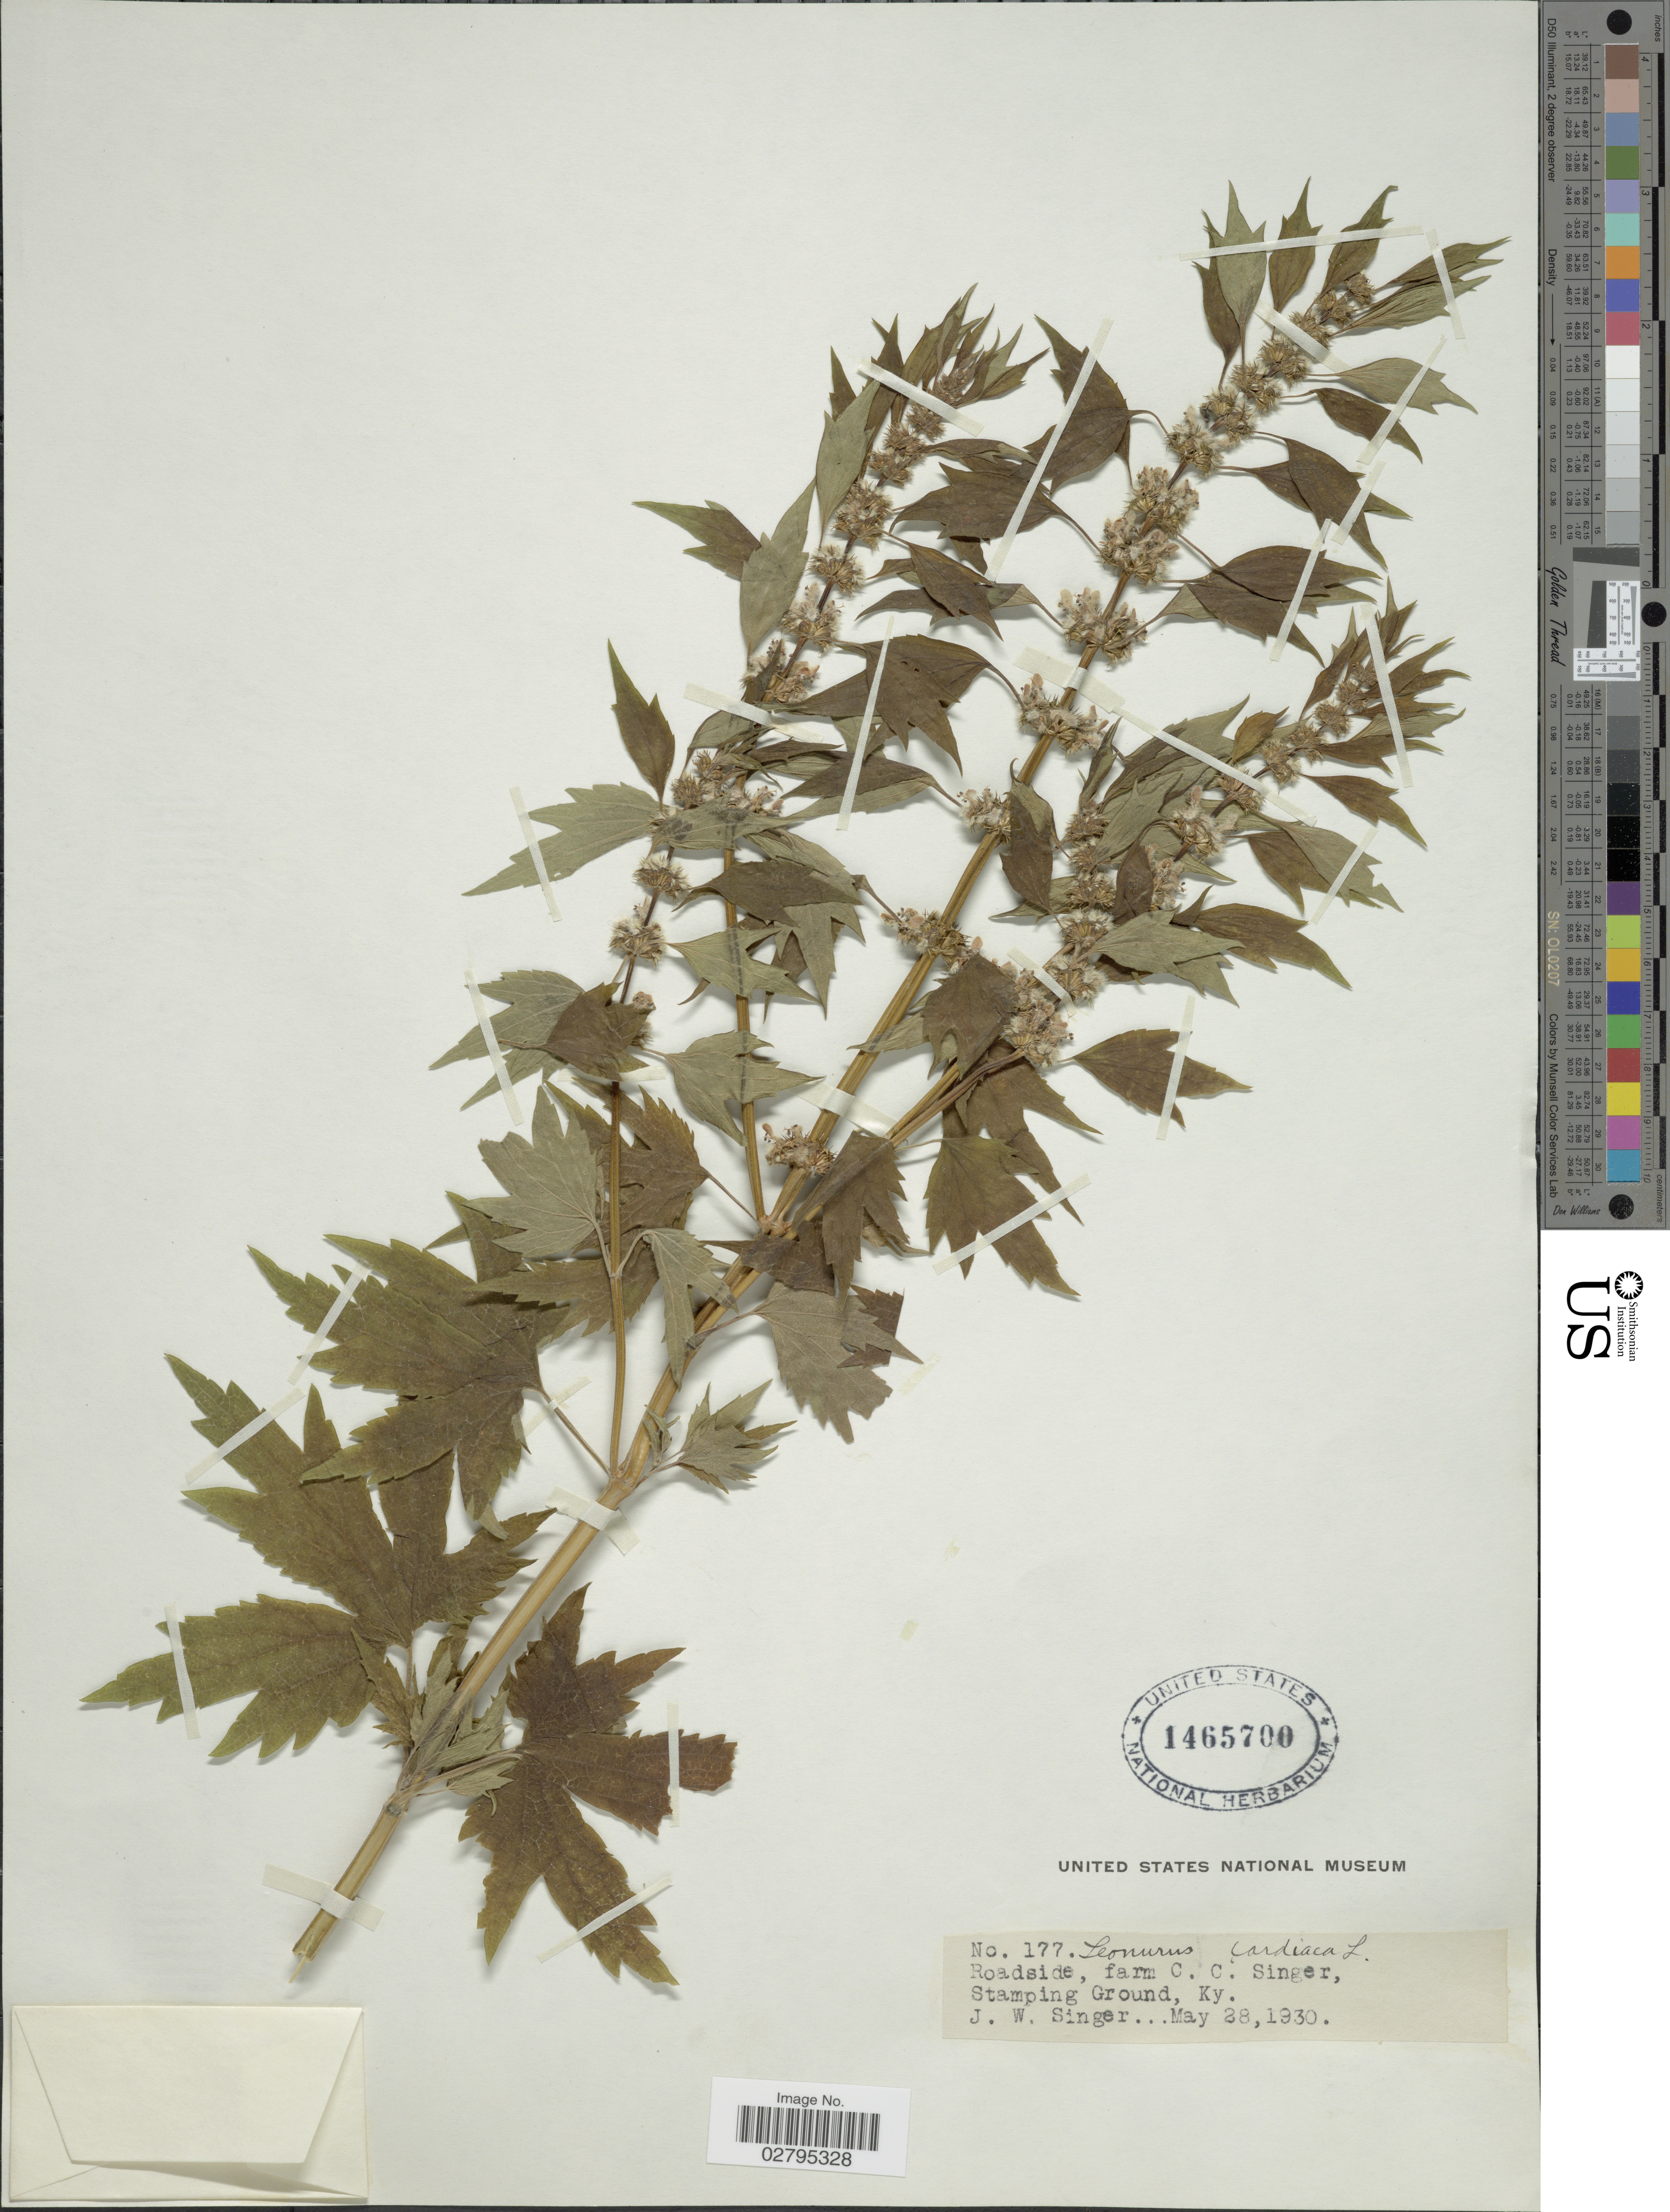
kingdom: Plantae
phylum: Tracheophyta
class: Magnoliopsida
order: Lamiales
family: Lamiaceae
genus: Leonurus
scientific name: Leonurus cardiaca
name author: L.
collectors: J. EW. Singer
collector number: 177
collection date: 1930-05-28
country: United States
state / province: Kentucky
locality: Roadside, farm C. C. Singer, Stamping Ground, Ky.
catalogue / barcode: US 1465700